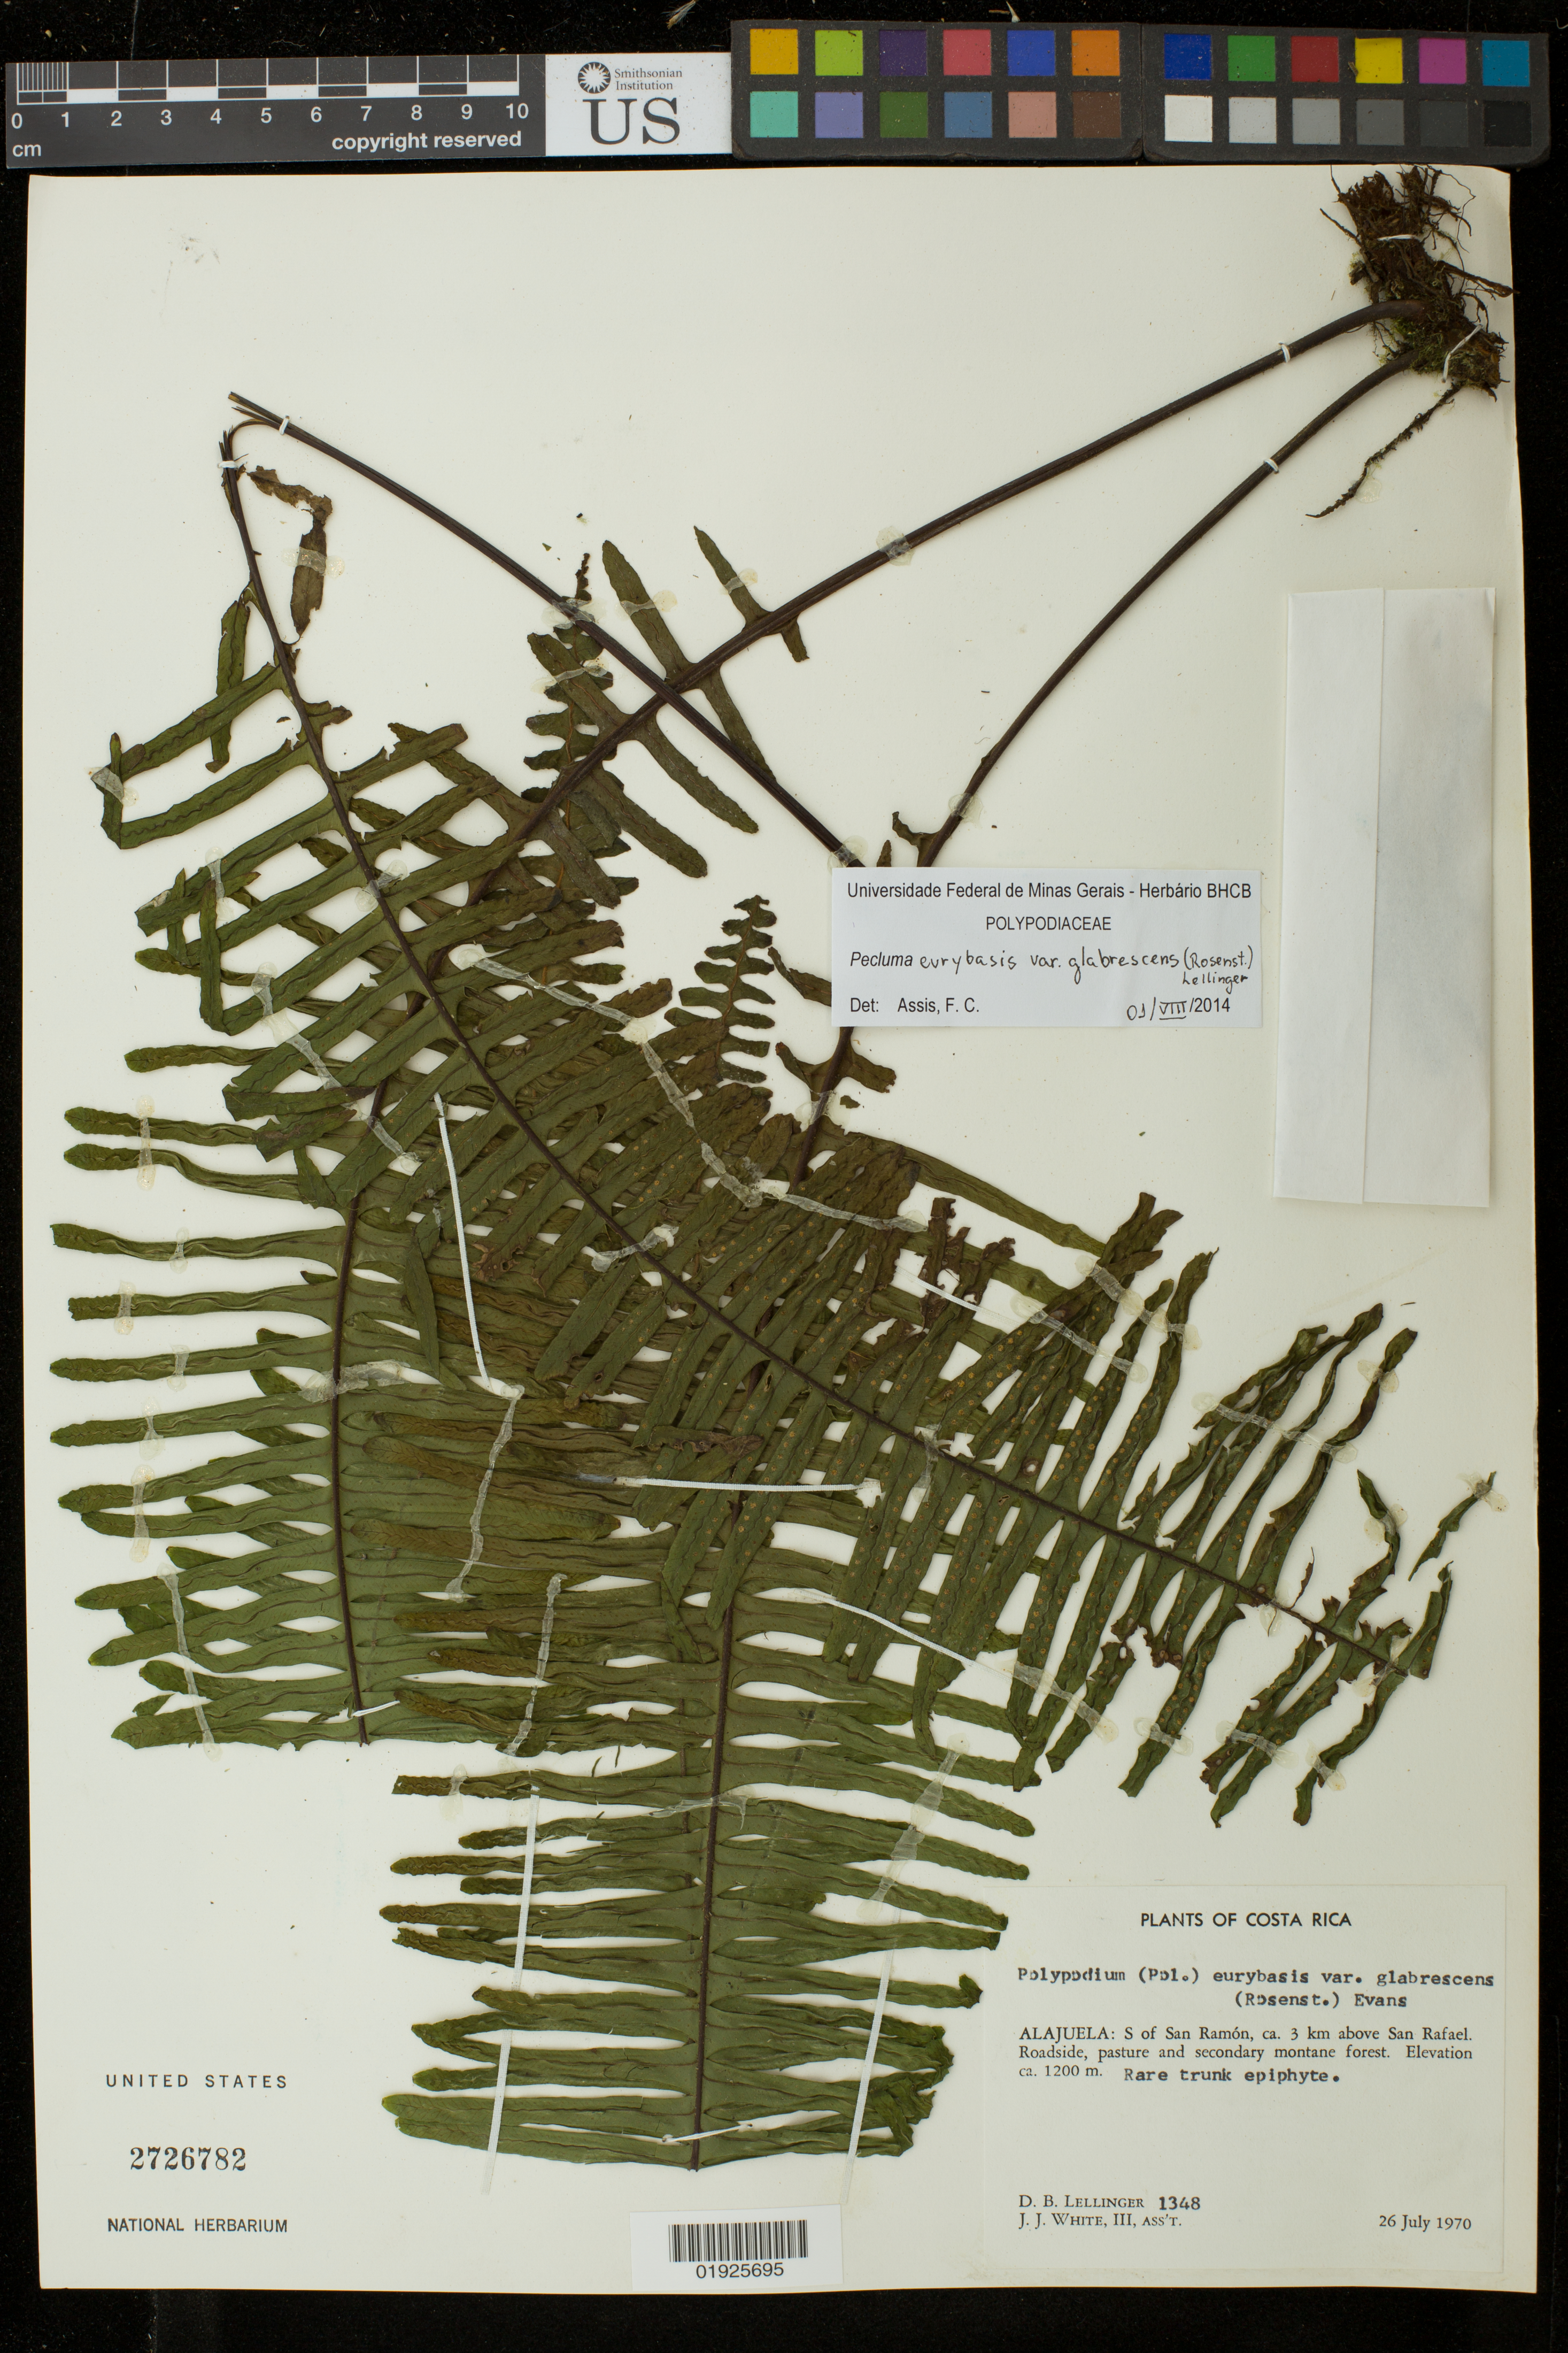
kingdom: Plantae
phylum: Tracheophyta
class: Polypodiopsida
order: Polypodiales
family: Polypodiaceae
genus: Pecluma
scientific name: Pecluma eurybasis var. glabrescens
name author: (Rosenst.) Lellinger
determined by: Assis, F. C.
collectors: D. B. Lellinger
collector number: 1348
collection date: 1970-07-26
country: Costa Rica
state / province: Alajuela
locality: S of San Ramon, ca. 3 km above San Rafael.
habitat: Roadside, pasture and secondary montane forest.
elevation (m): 1200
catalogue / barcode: US 2726782